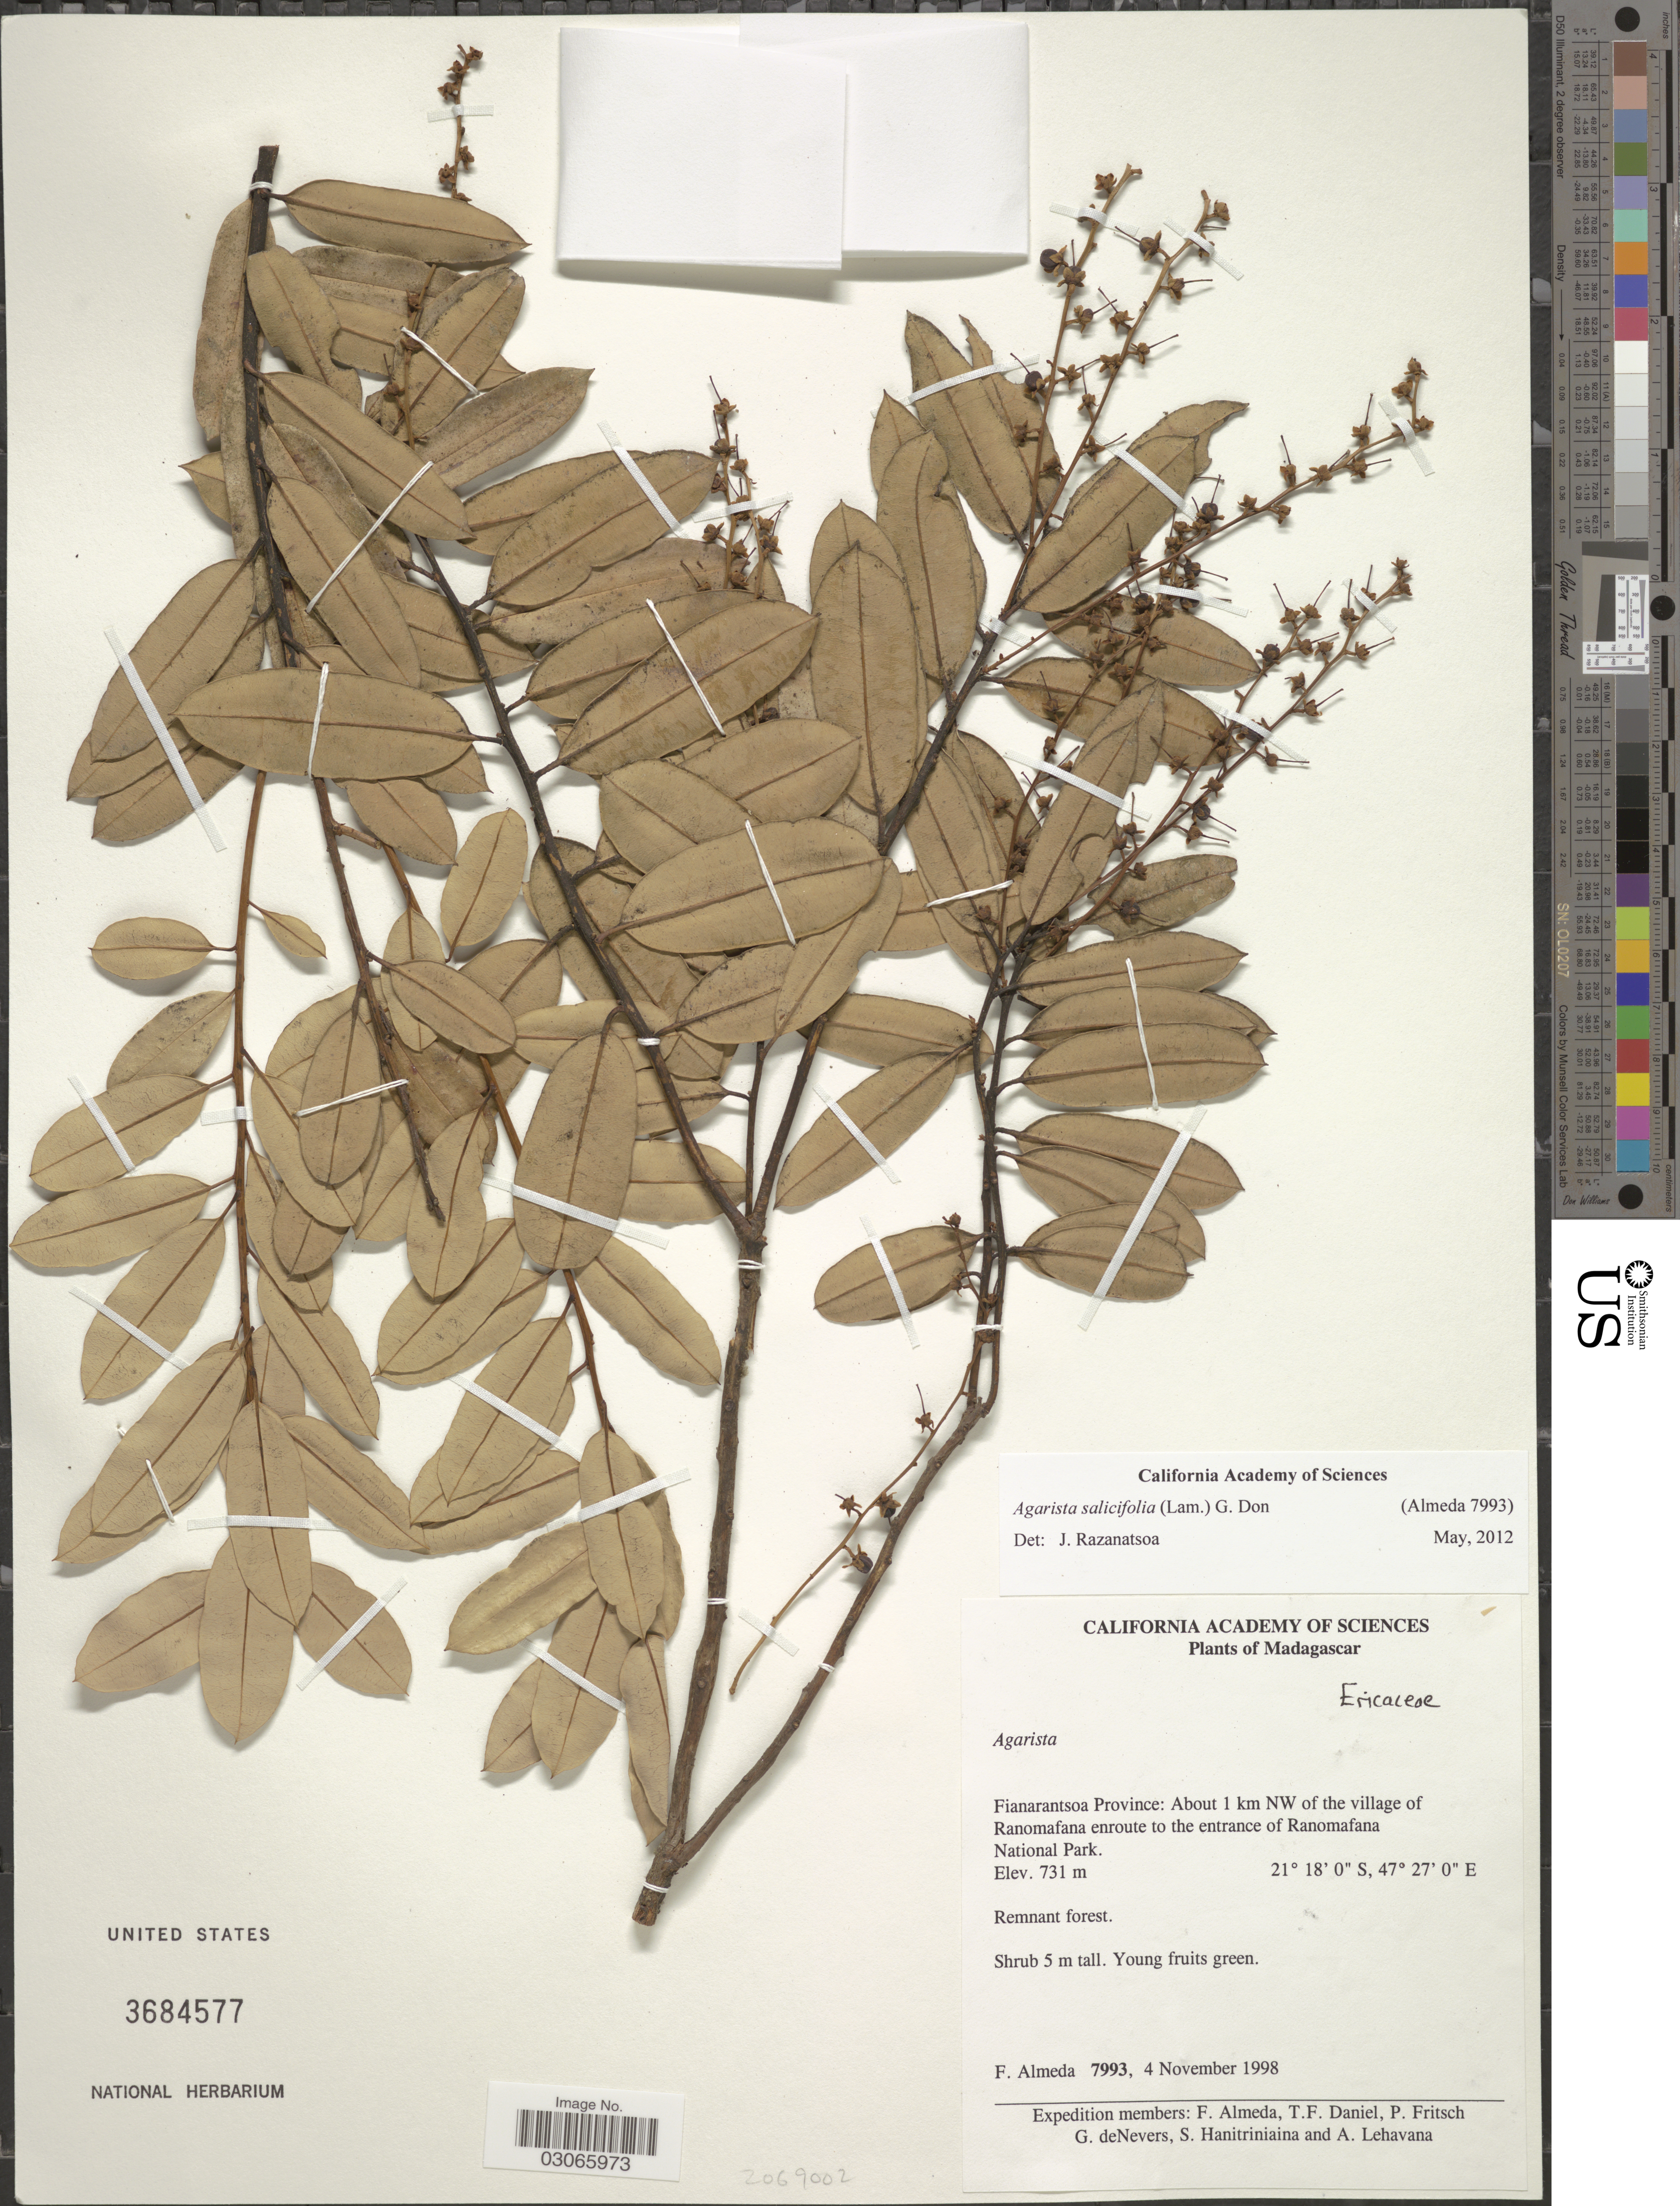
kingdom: Plantae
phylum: Tracheophyta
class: Magnoliopsida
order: Ericales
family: Ericaceae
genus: Agarista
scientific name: Agarista salicifolia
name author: (Lam.) G. Don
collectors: F. Almeda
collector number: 7993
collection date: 1998-11-04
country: Madagascar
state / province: Vatovavy Fitovinany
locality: About 1 km NW of the village of Ranomafana enroute to the entrance of Ranomafana National Park.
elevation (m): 731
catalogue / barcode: US 3684577